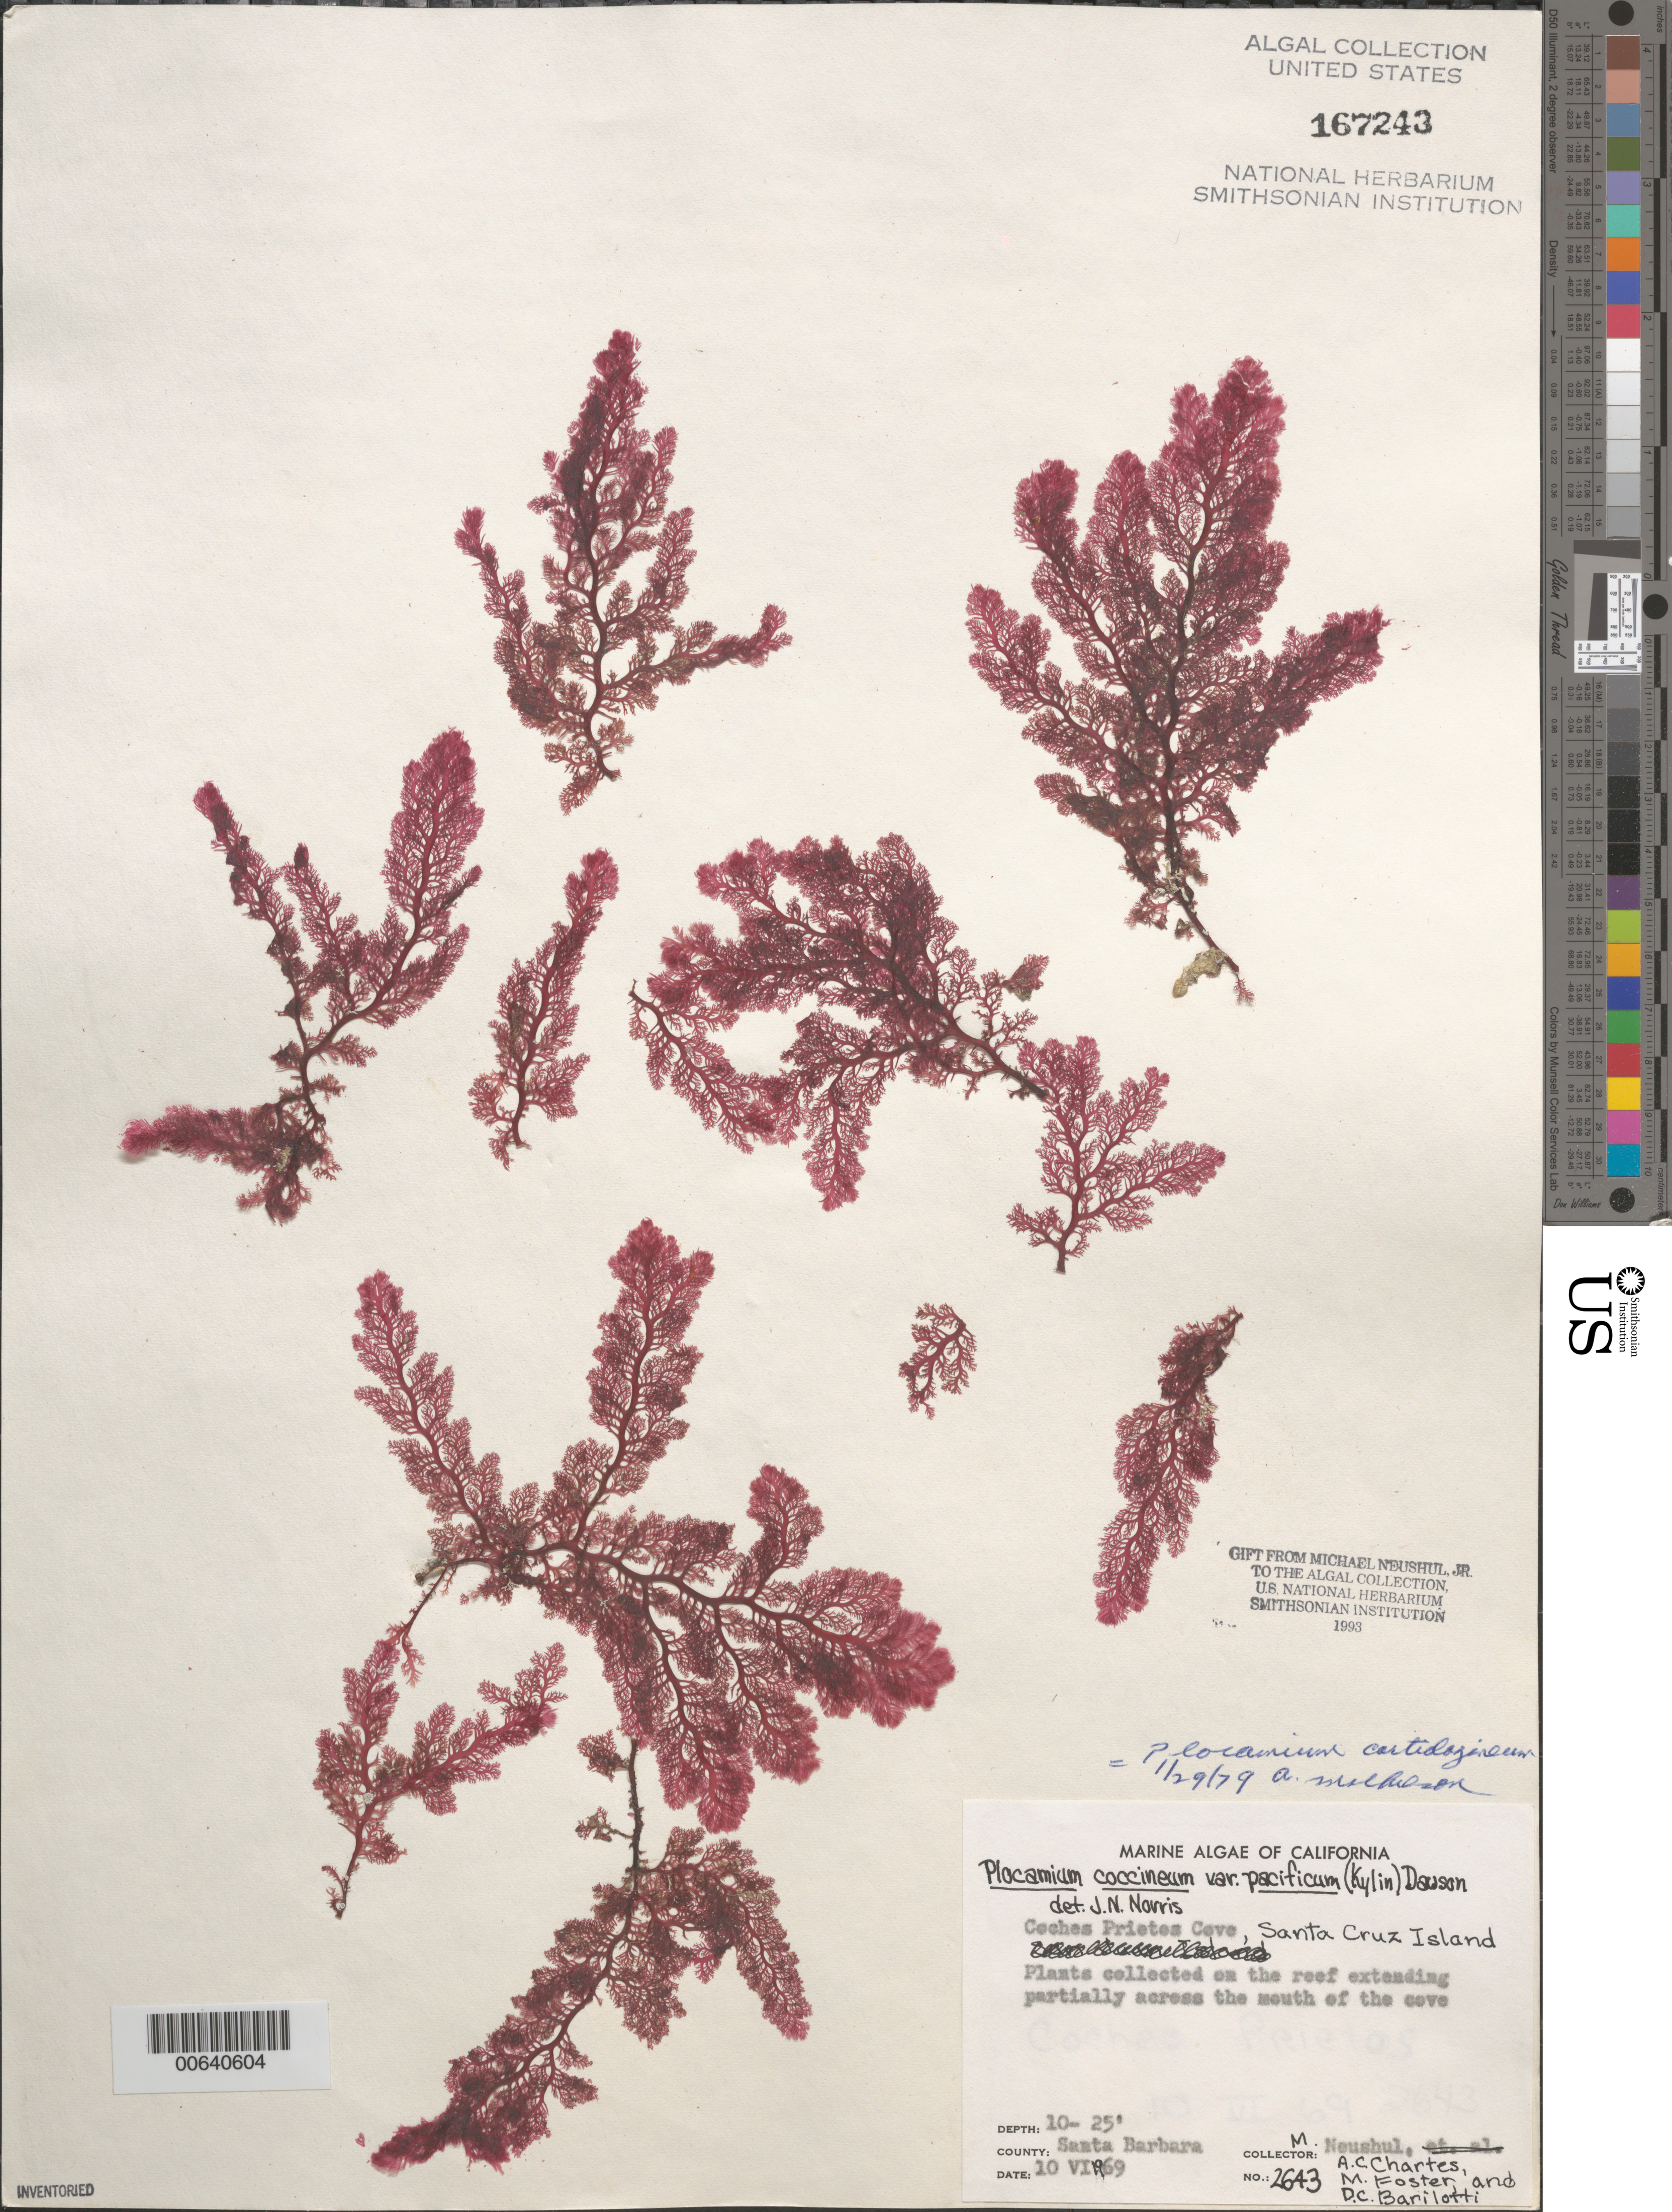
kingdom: Plantae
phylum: Rhodophyta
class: Florideophyceae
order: Plocamiales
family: Plocamiaceae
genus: Plocamium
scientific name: Plocamium cartilagineum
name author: (L.) P.S. Dixon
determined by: Mathieson, A. C.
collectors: M. Neushul, A. Charters, M. Foster & D. C. Barilotti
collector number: Neushul 2643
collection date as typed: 10 Jun 1969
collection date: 1969-06-10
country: United States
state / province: California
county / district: Santa Barbara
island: Santa Cruz Island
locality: Coches Prietos Cove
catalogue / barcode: US 167243